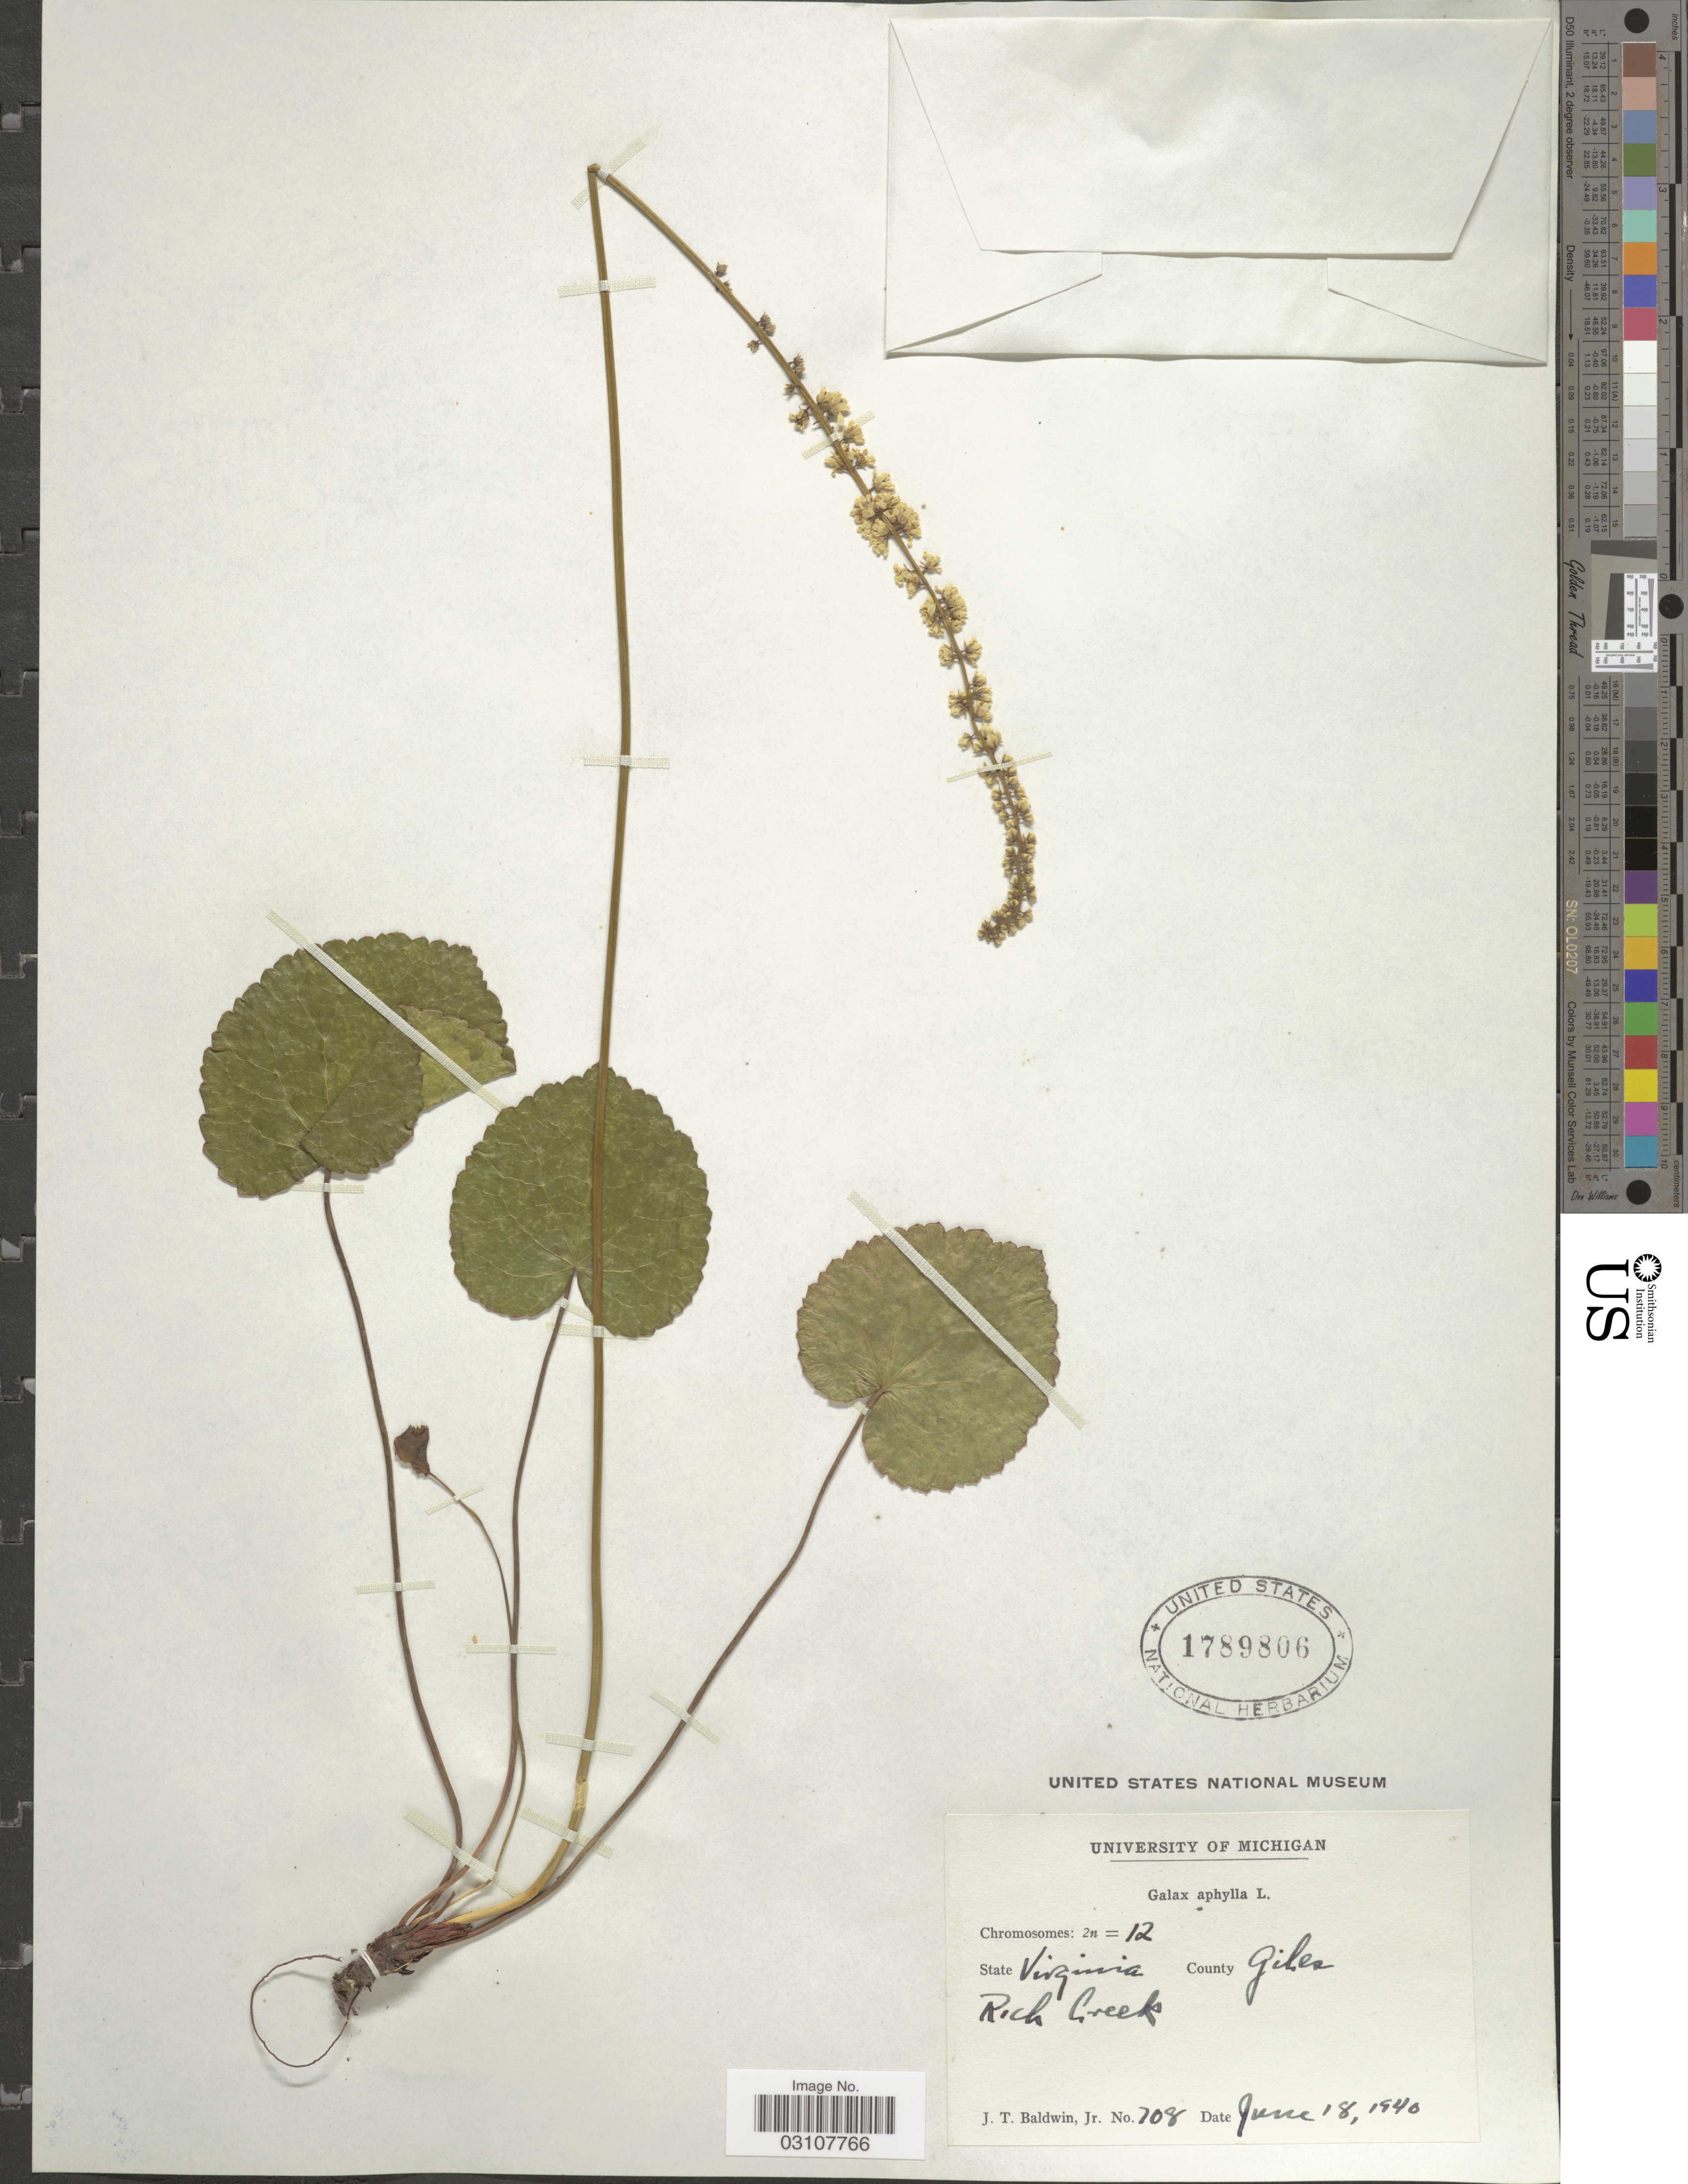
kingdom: Plantae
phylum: Tracheophyta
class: Magnoliopsida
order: Ericales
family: Diapensiaceae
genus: Galax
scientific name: Galax urceolata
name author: (Poir.) Brummitt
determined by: Gaynor, Michelle L., (FLAS), University of Florida (UNITED STATES)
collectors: J. T. Baldwin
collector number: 708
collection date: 1940-06-18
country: United States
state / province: Virginia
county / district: Giles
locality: County Giles. Rich Creek.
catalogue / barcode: US 1789806